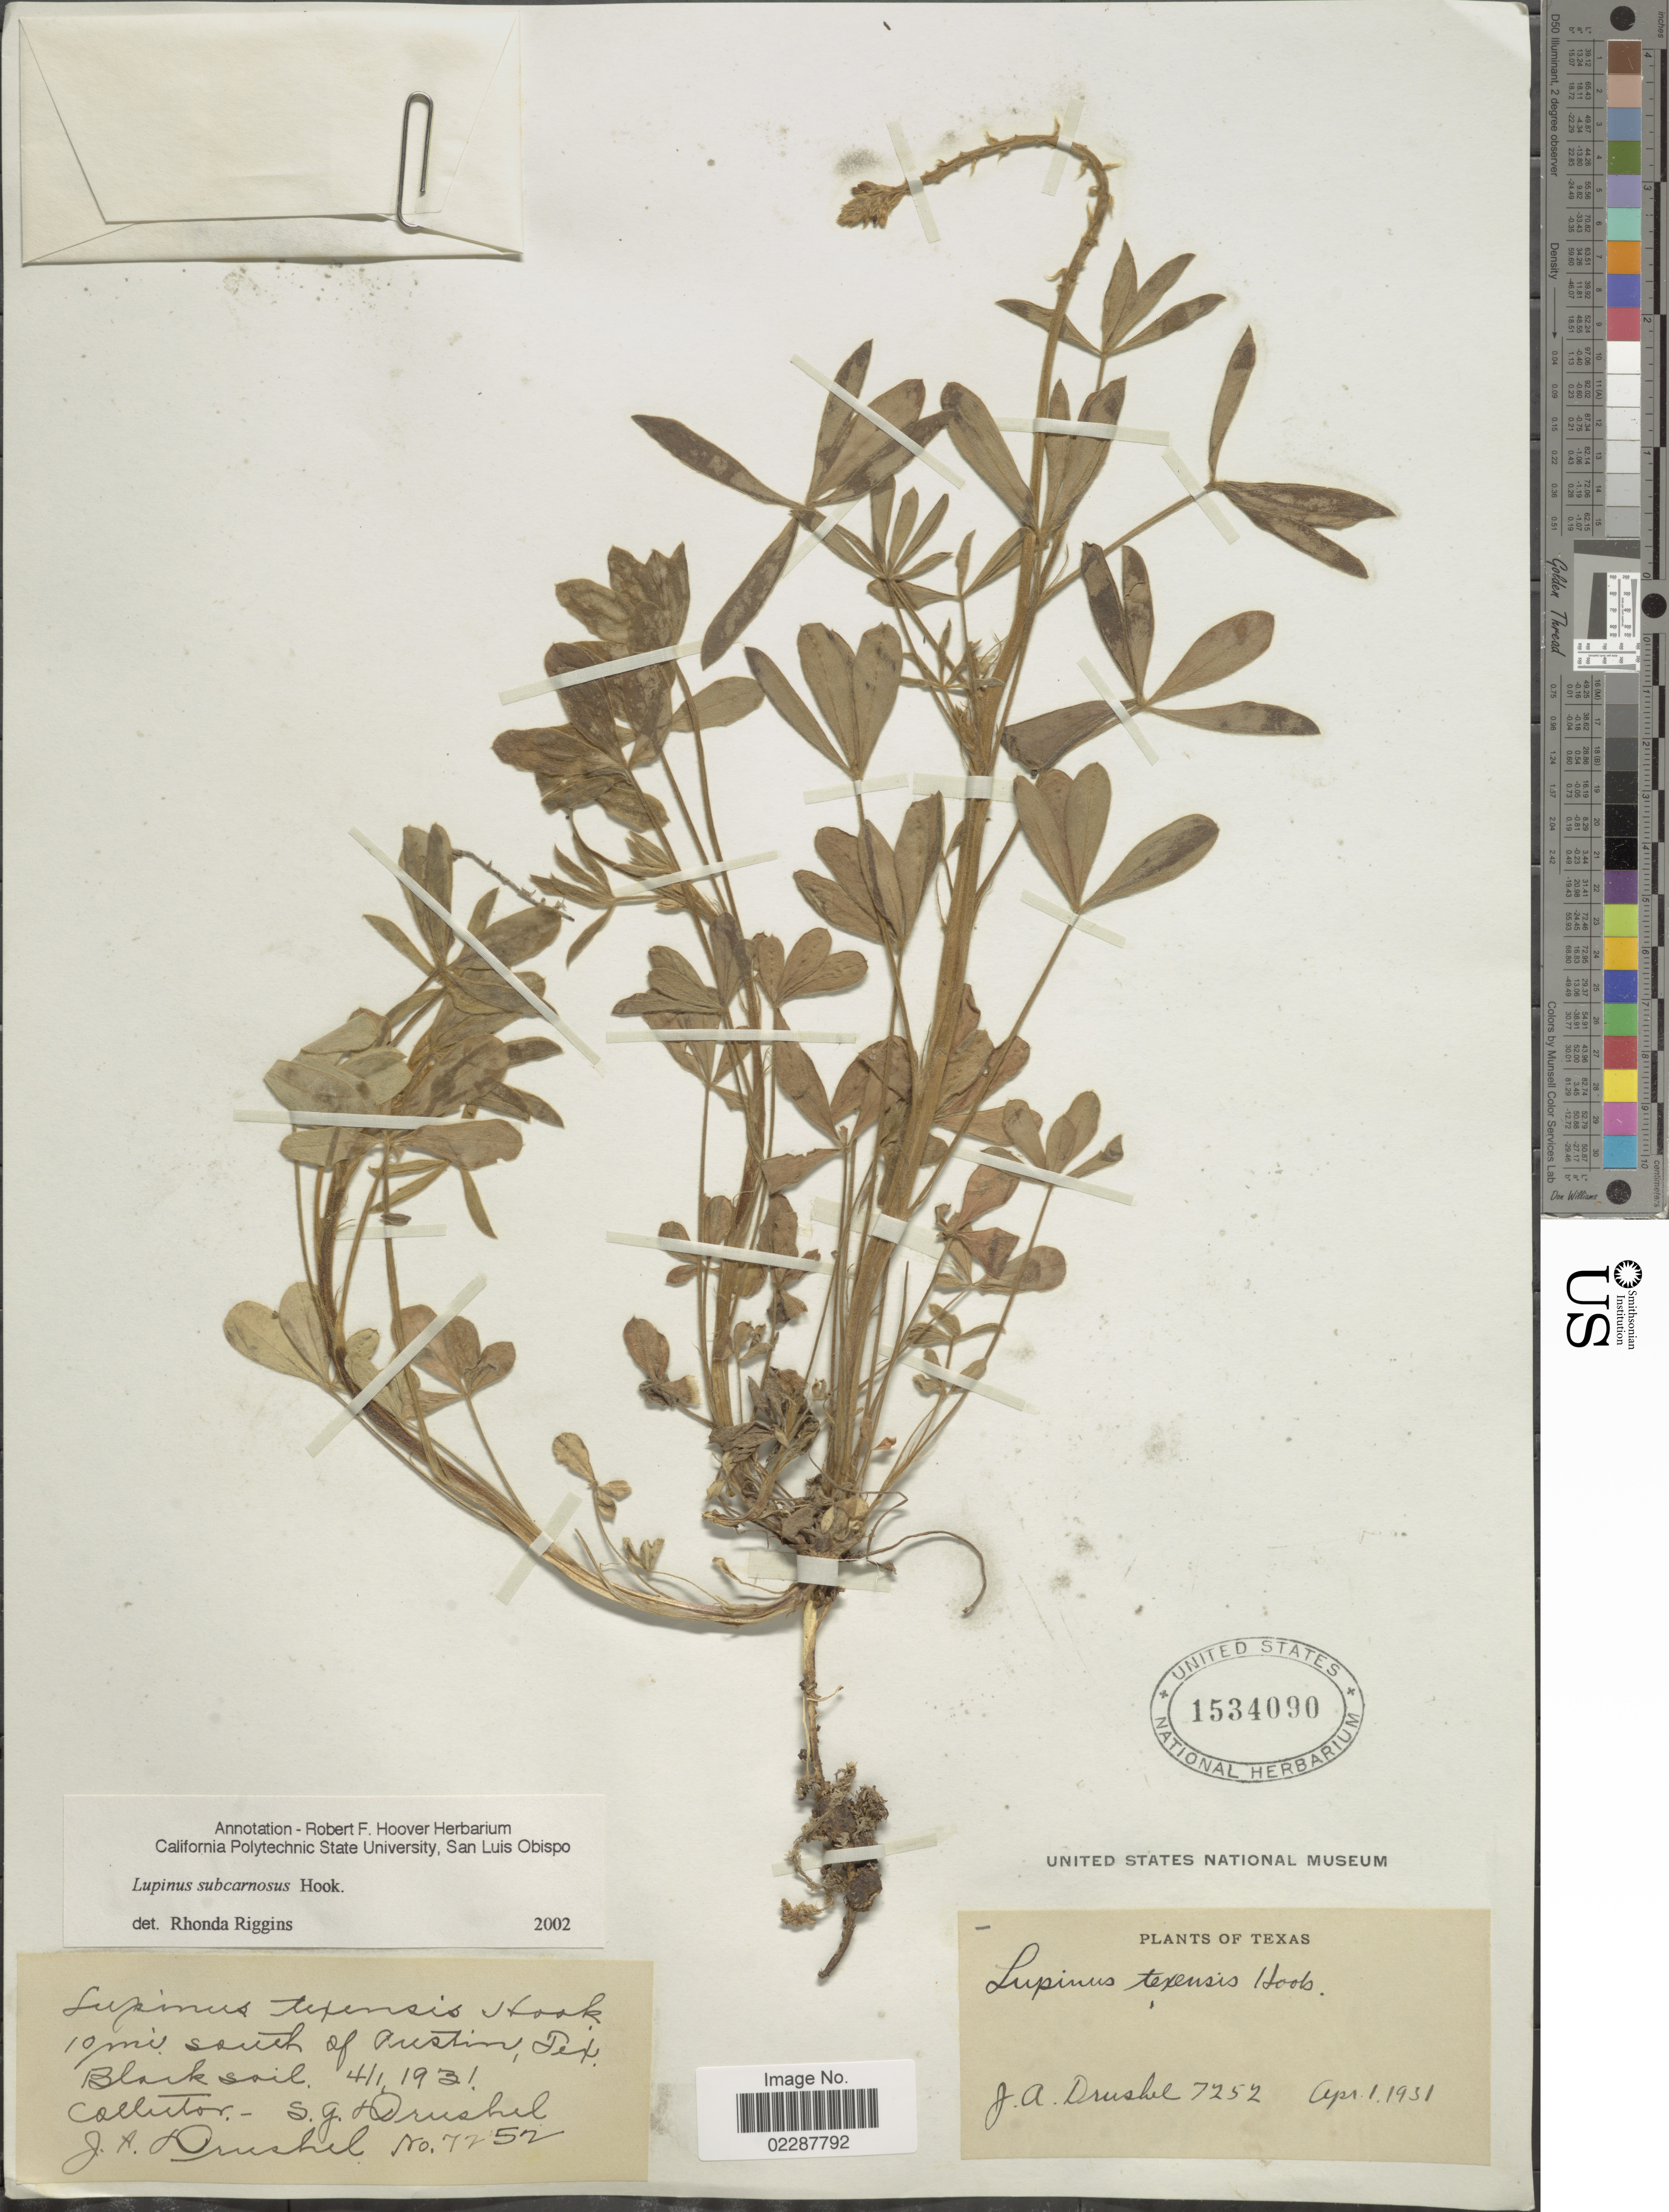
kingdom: Plantae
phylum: Tracheophyta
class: Magnoliopsida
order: Fabales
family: Fabaceae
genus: Lupinus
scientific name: Lupinus subcarnosus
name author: Hook.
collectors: J. A. Drushel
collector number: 7252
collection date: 1931-04-01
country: United States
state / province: Texas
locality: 10 mi south of Austin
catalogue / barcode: US 1534090